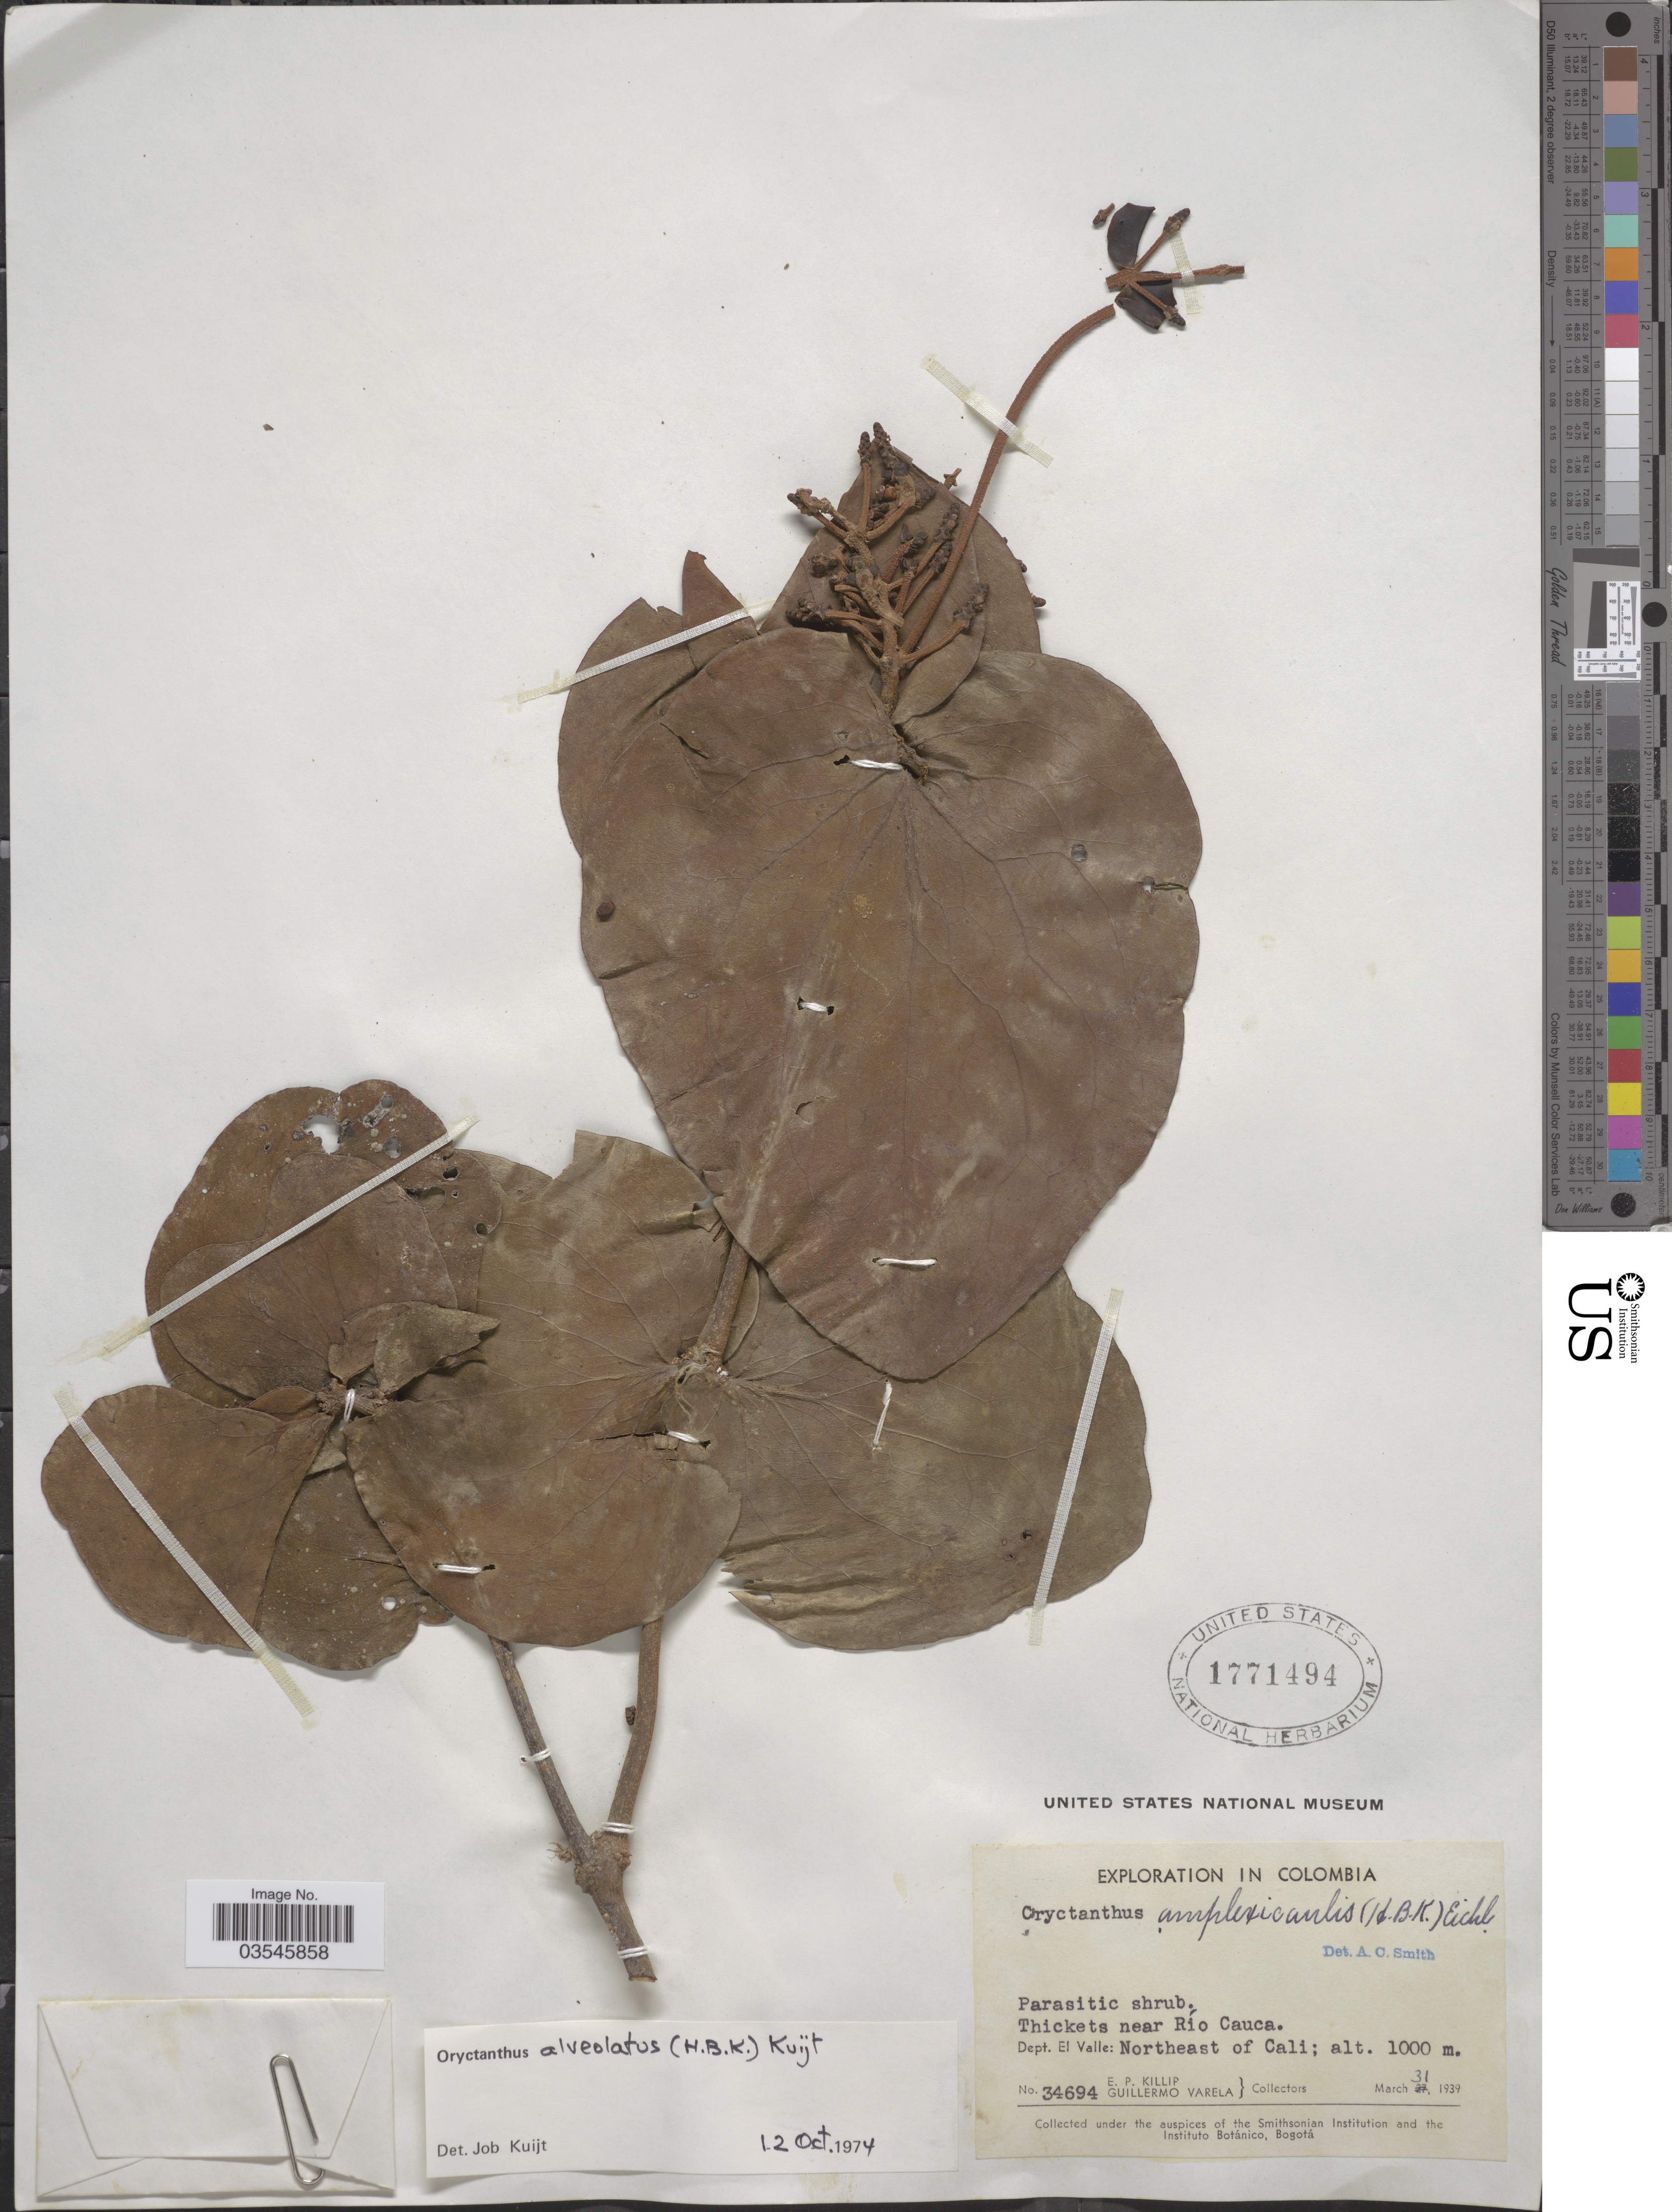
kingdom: Plantae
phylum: Tracheophyta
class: Magnoliopsida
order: Santalales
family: Loranthaceae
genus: Oryctanthus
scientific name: Oryctanthus alveolatus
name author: (Kunth) Kuijt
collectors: E. P. Killip & G. Varela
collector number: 34694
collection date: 1939-03-31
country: Colombia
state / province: Valle del Cauca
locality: Thickets near Río Cauca. Dept. El Valle: Northeast of Cali.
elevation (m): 1000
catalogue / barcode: US 1771494